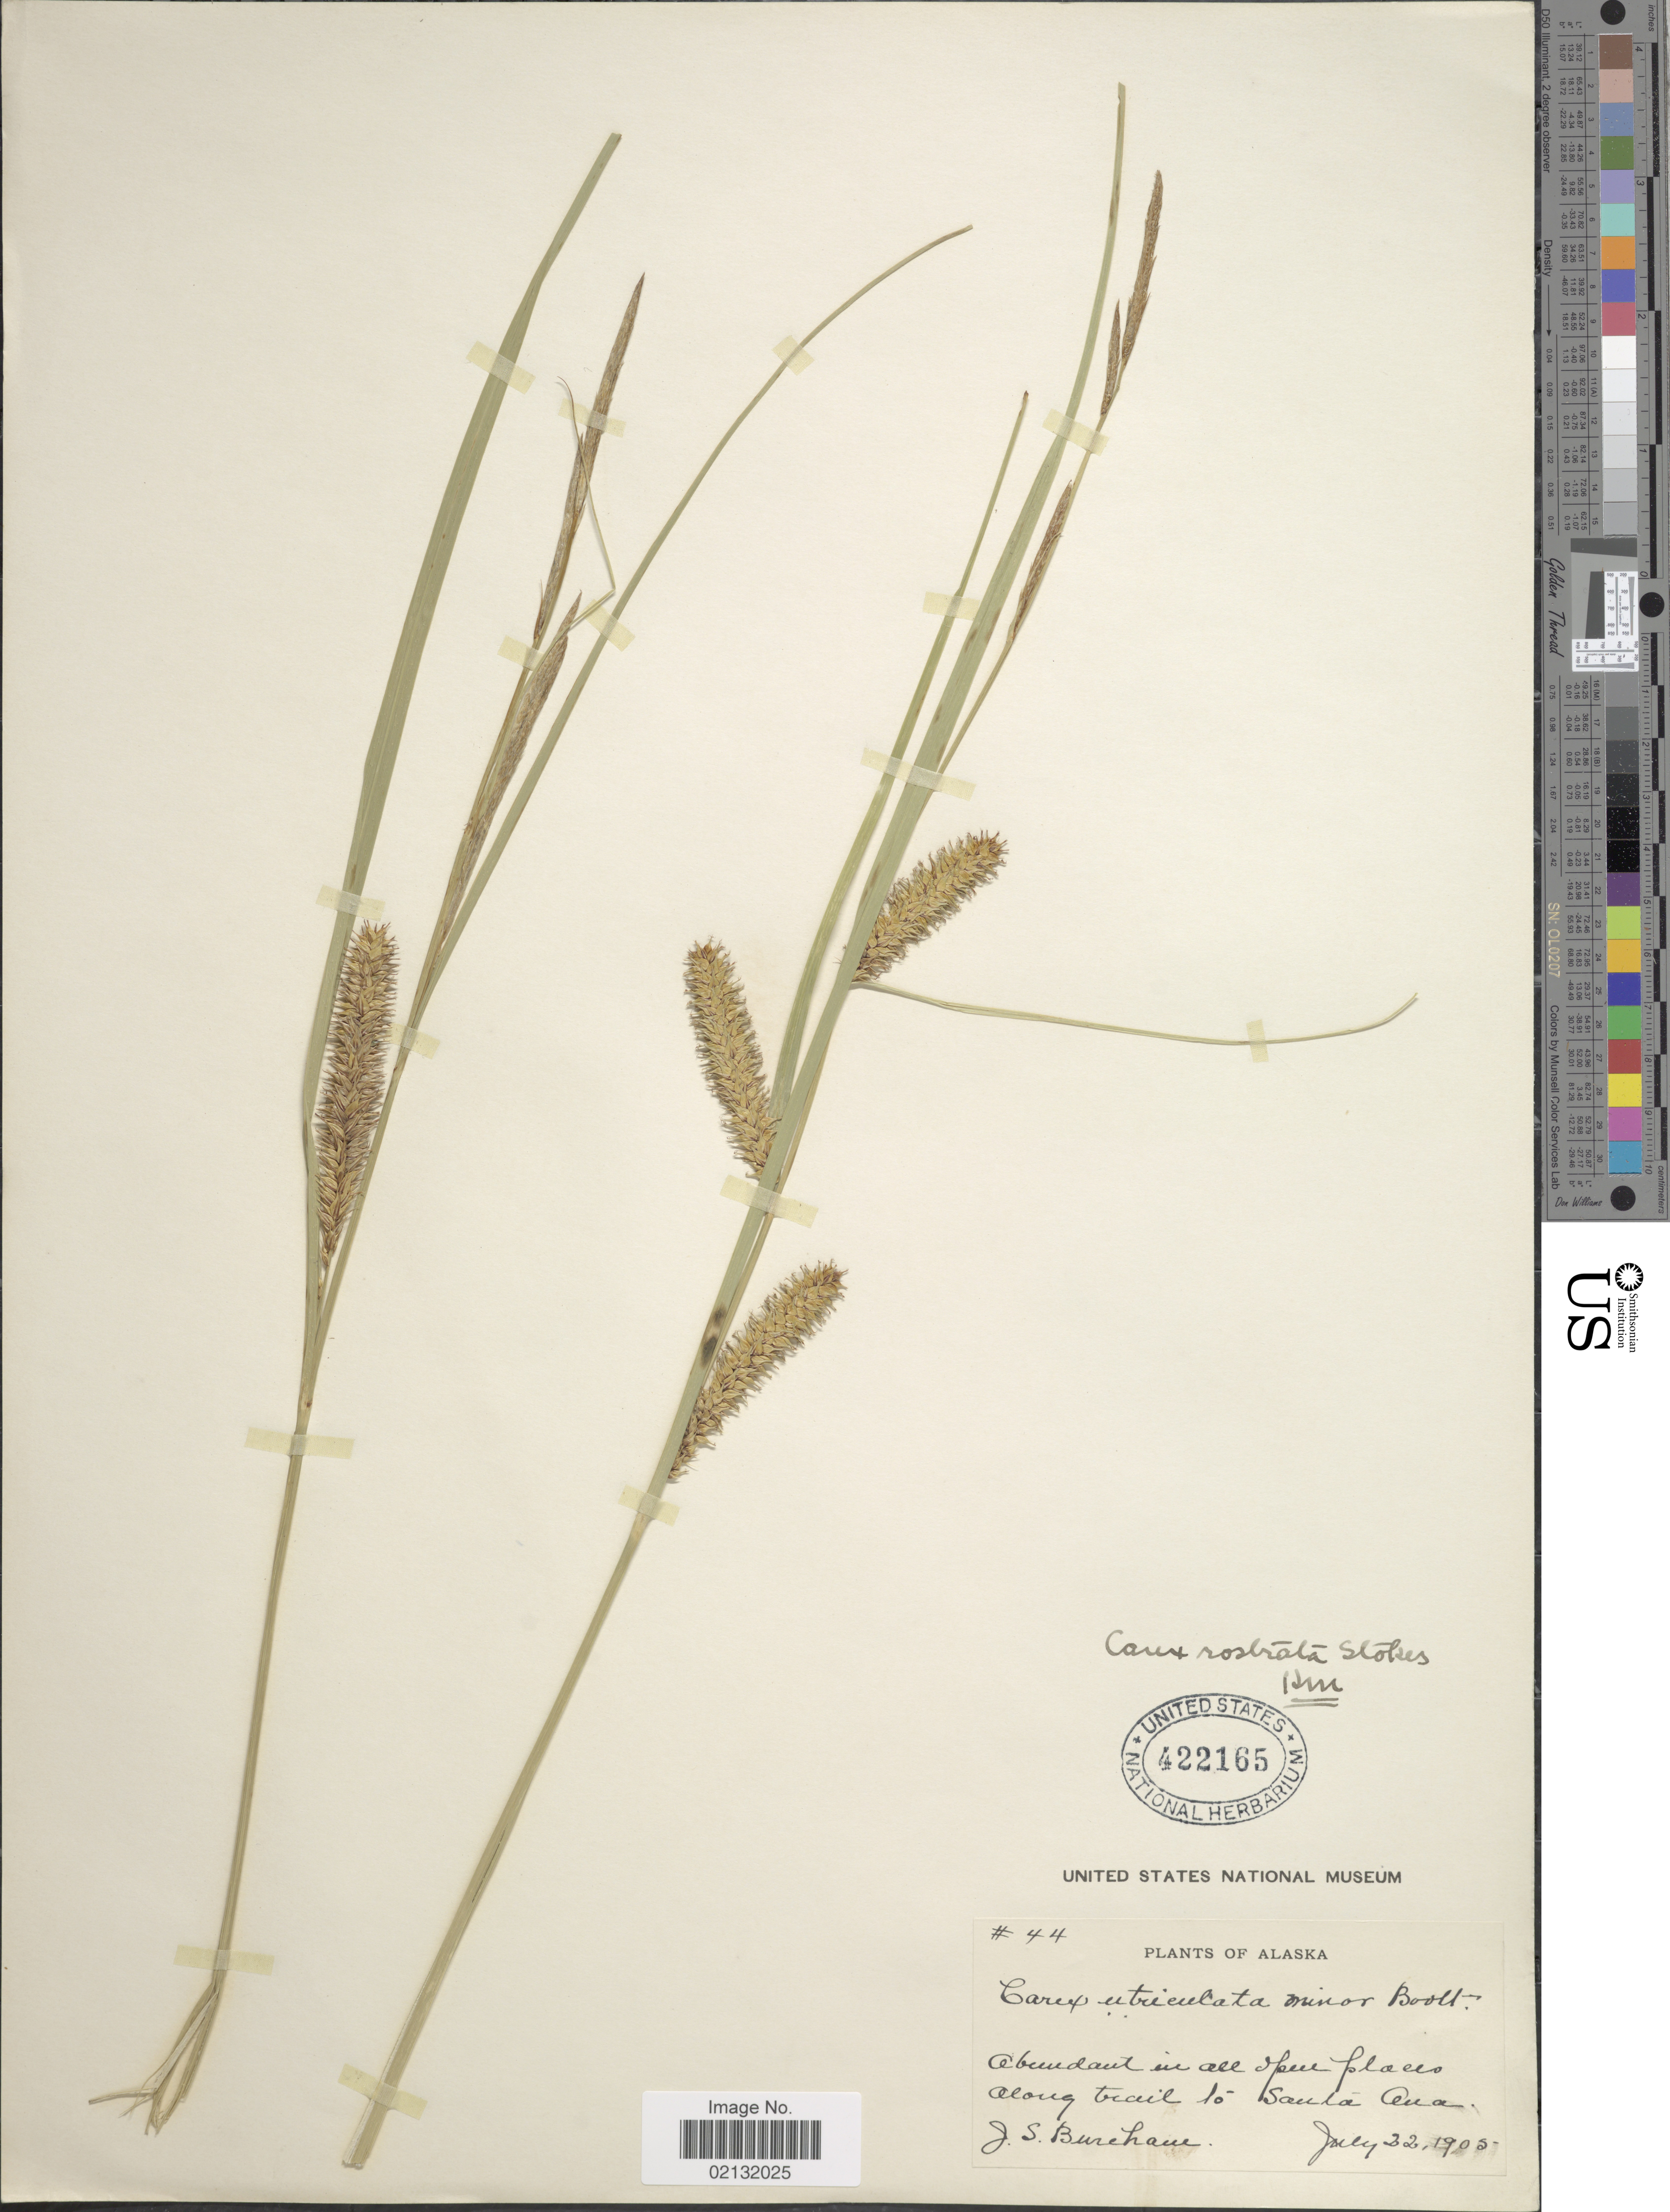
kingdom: Plantae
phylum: Tracheophyta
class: Liliopsida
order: Poales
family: Cyperaceae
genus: Carex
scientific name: Carex rostrata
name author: Stokes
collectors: J. Burcham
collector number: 44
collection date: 1905-07-22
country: United States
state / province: Alaska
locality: Along trail to Santa Ana.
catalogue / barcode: US 422165